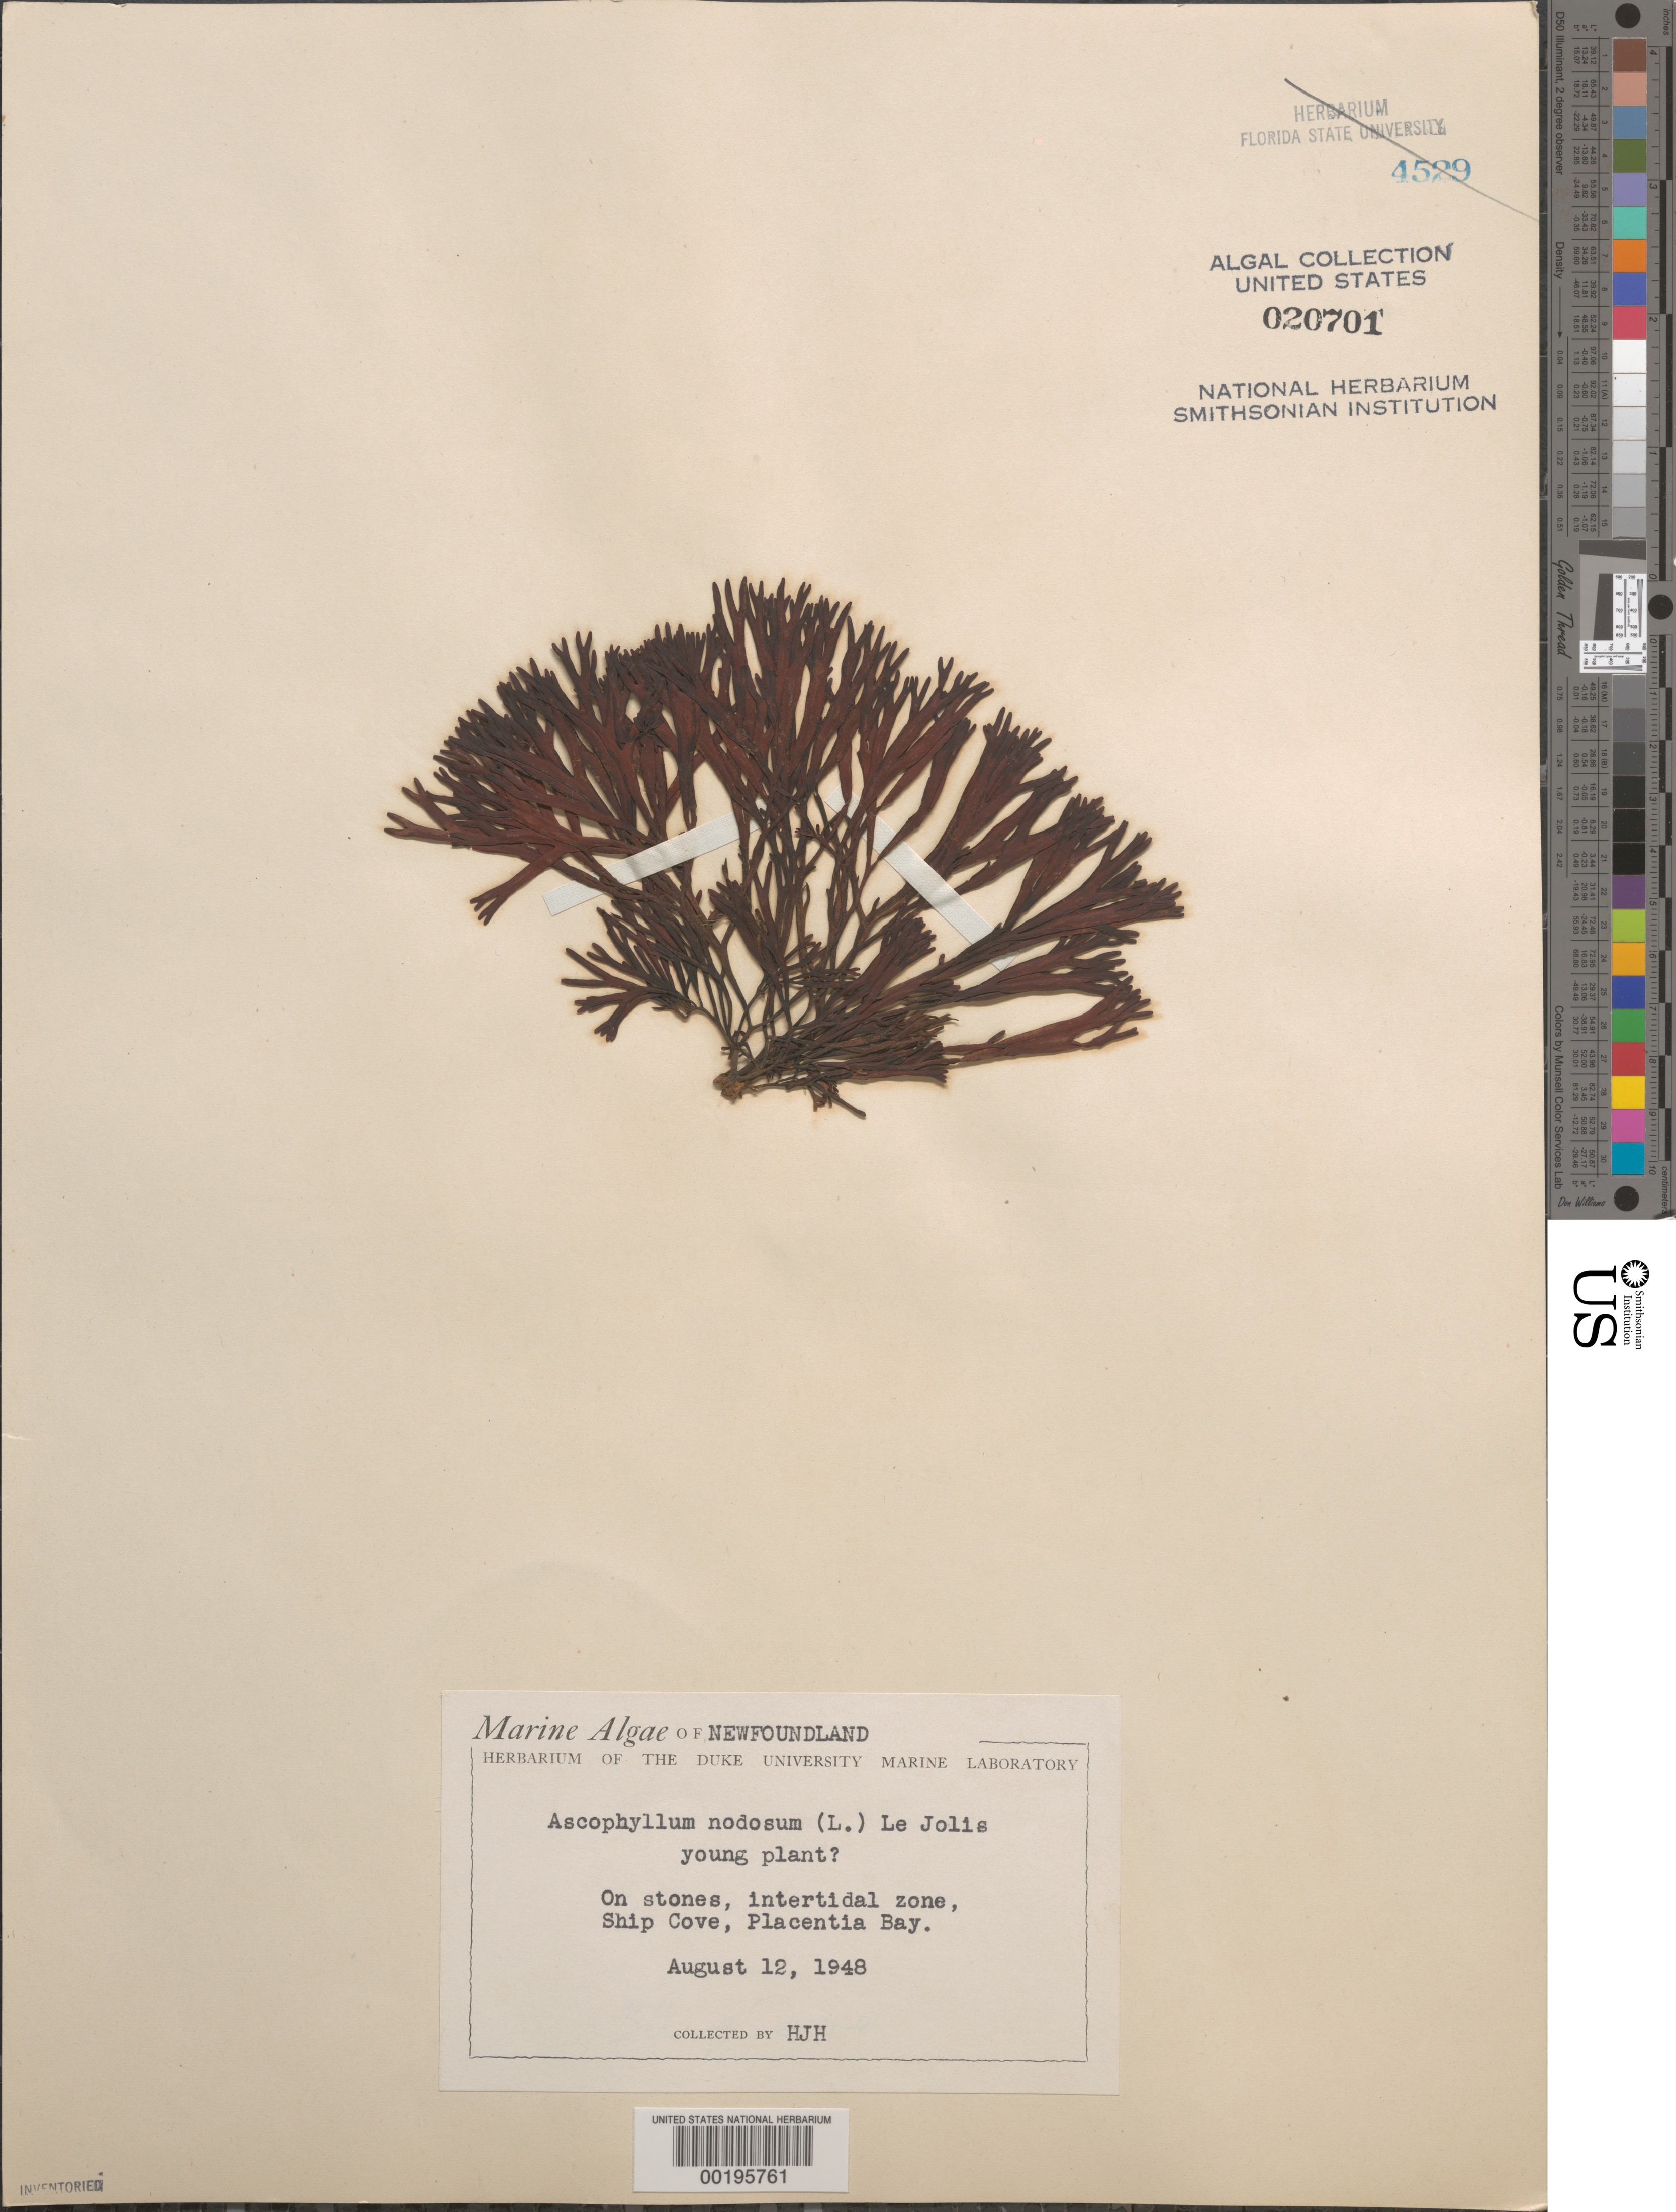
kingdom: Chromista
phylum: Ochrophyta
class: Phaeophyceae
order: Fucales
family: Fucaceae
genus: Ascophyllum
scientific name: Ascophyllum nodosum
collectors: H. J. Humm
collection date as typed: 12 Aug 1948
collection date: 1948-08-12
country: Canada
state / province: Newfoundland and Labrador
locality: Ship Cove, Placentia Bay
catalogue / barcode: US 20701